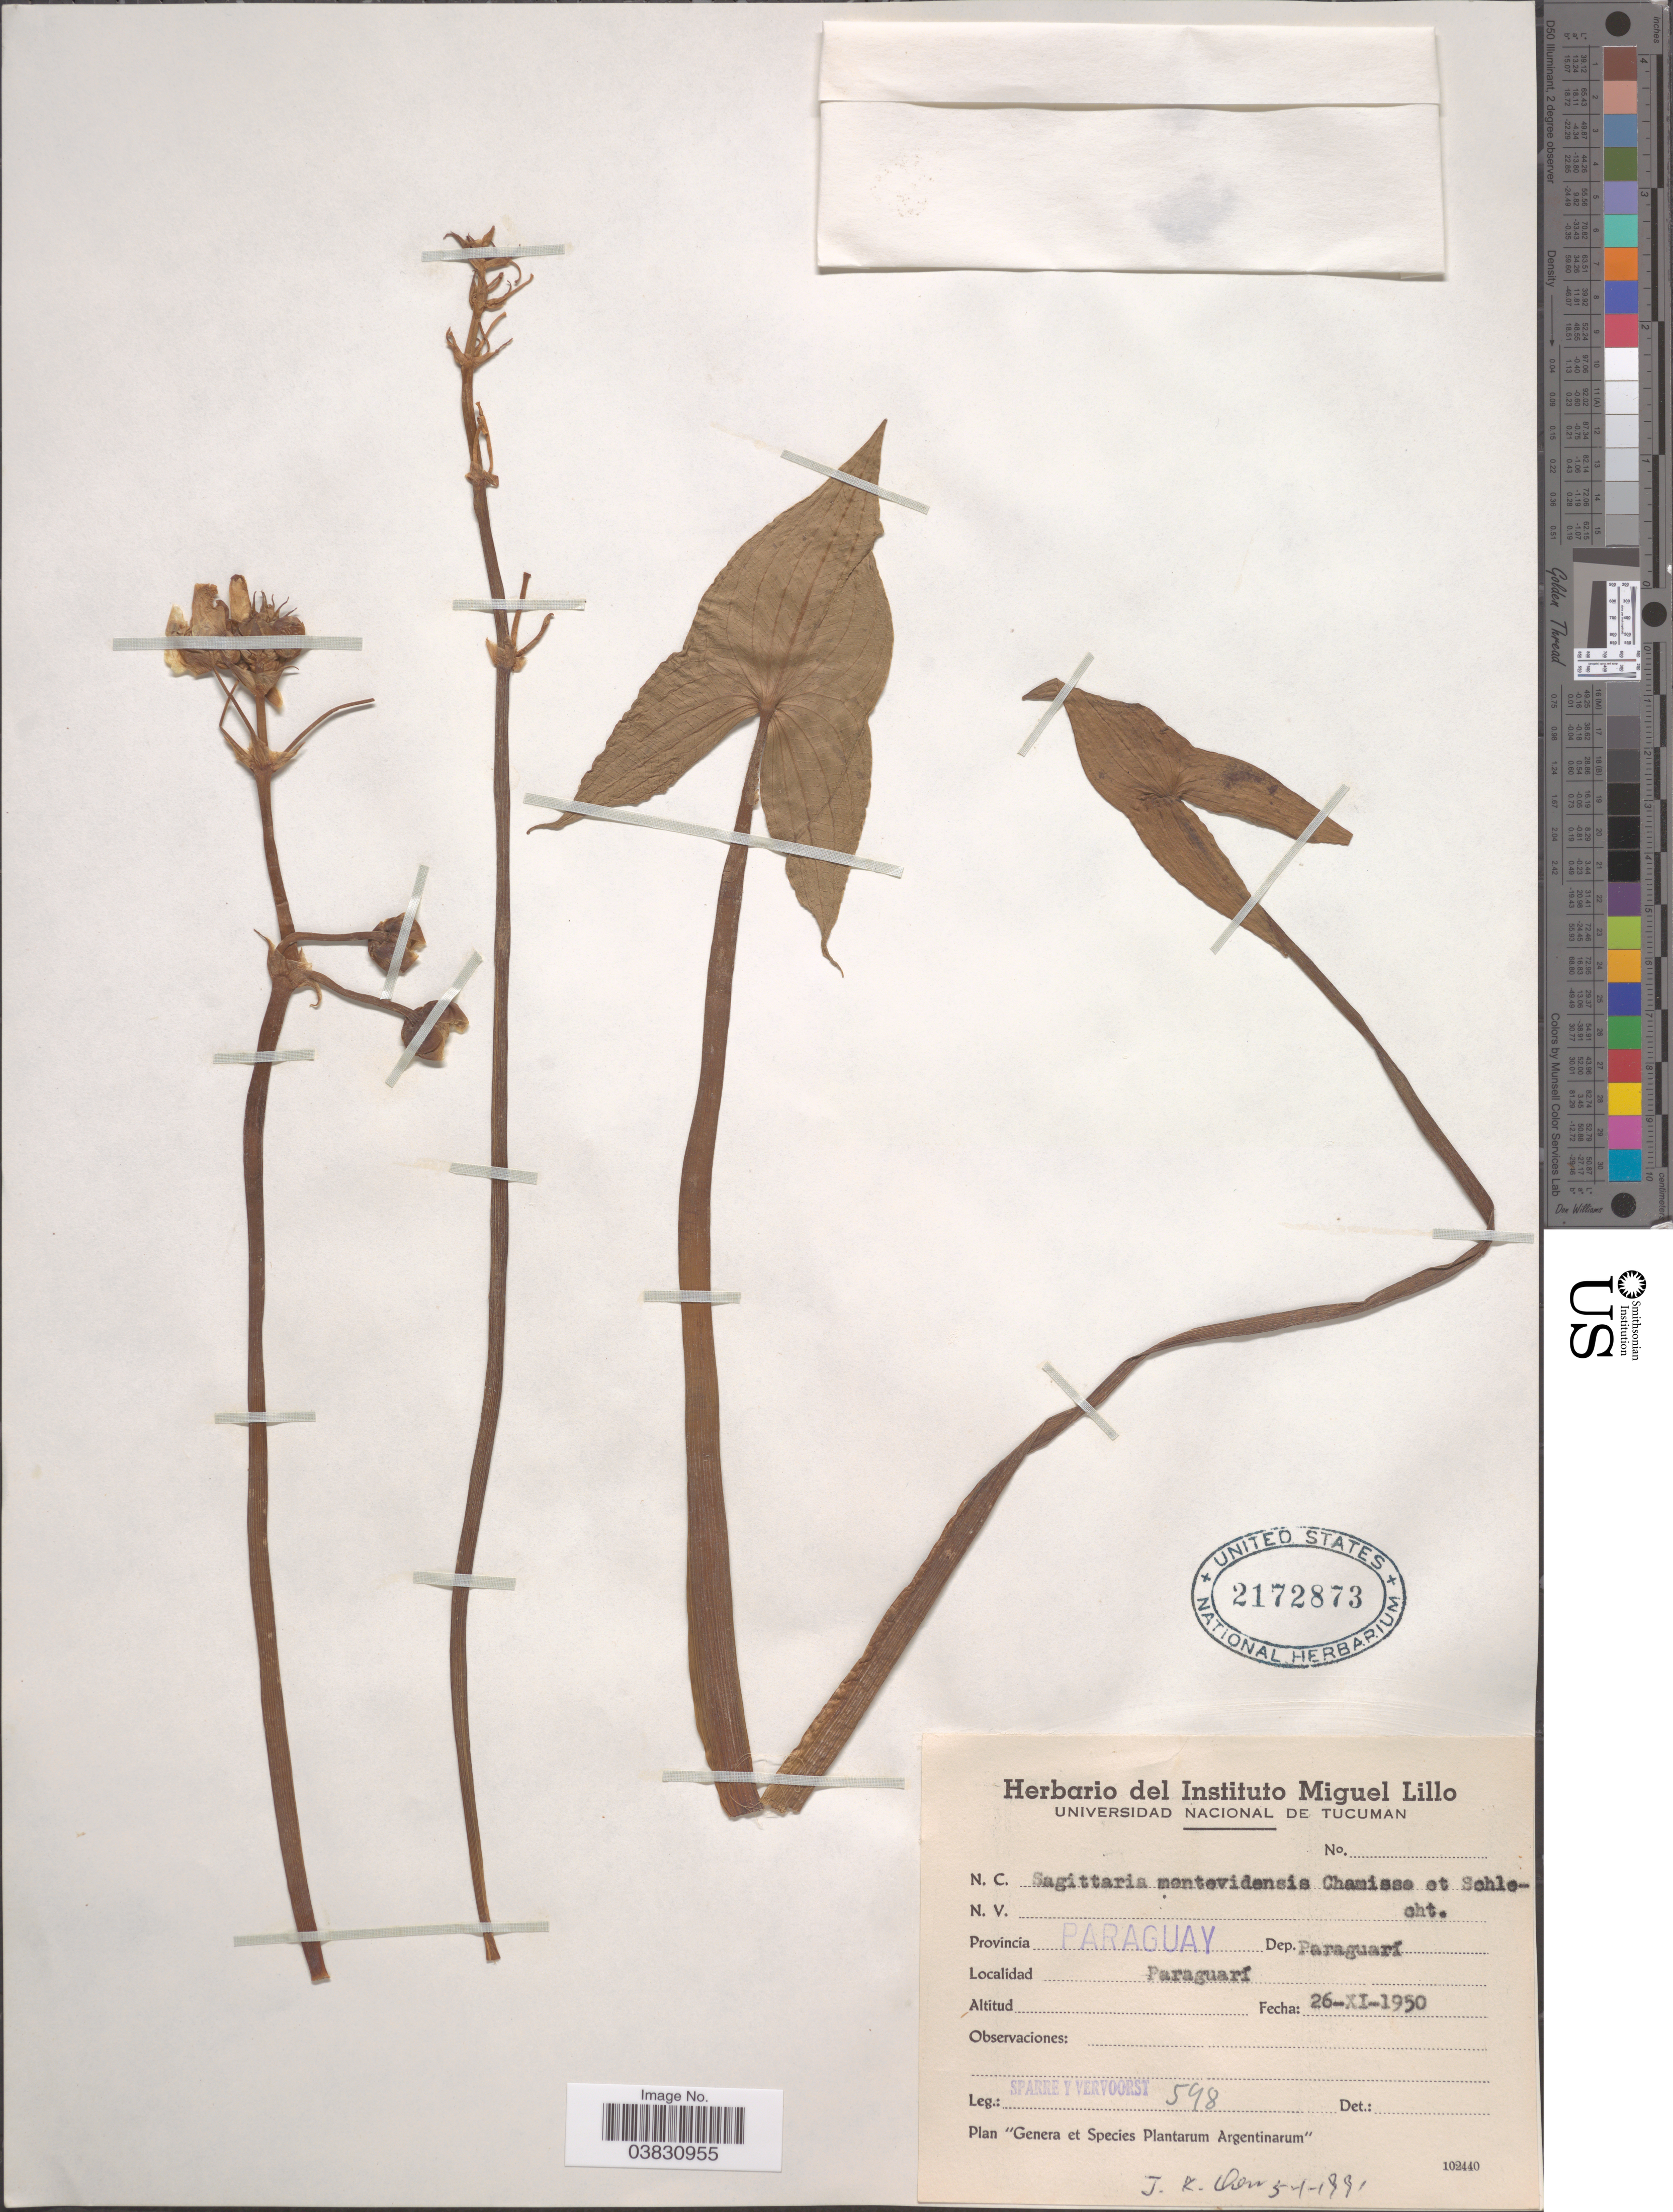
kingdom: Plantae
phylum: Tracheophyta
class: Liliopsida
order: Alismatales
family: Alismataceae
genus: Sagittaria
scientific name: Sagittaria montevidensis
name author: Cham. & Schltdl.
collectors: Sparre & Vervoorst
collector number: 598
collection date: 1950-11-26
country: Paraguay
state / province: Paraguari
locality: Dep. Paraguarí. Paraguarí.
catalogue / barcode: US 2172873